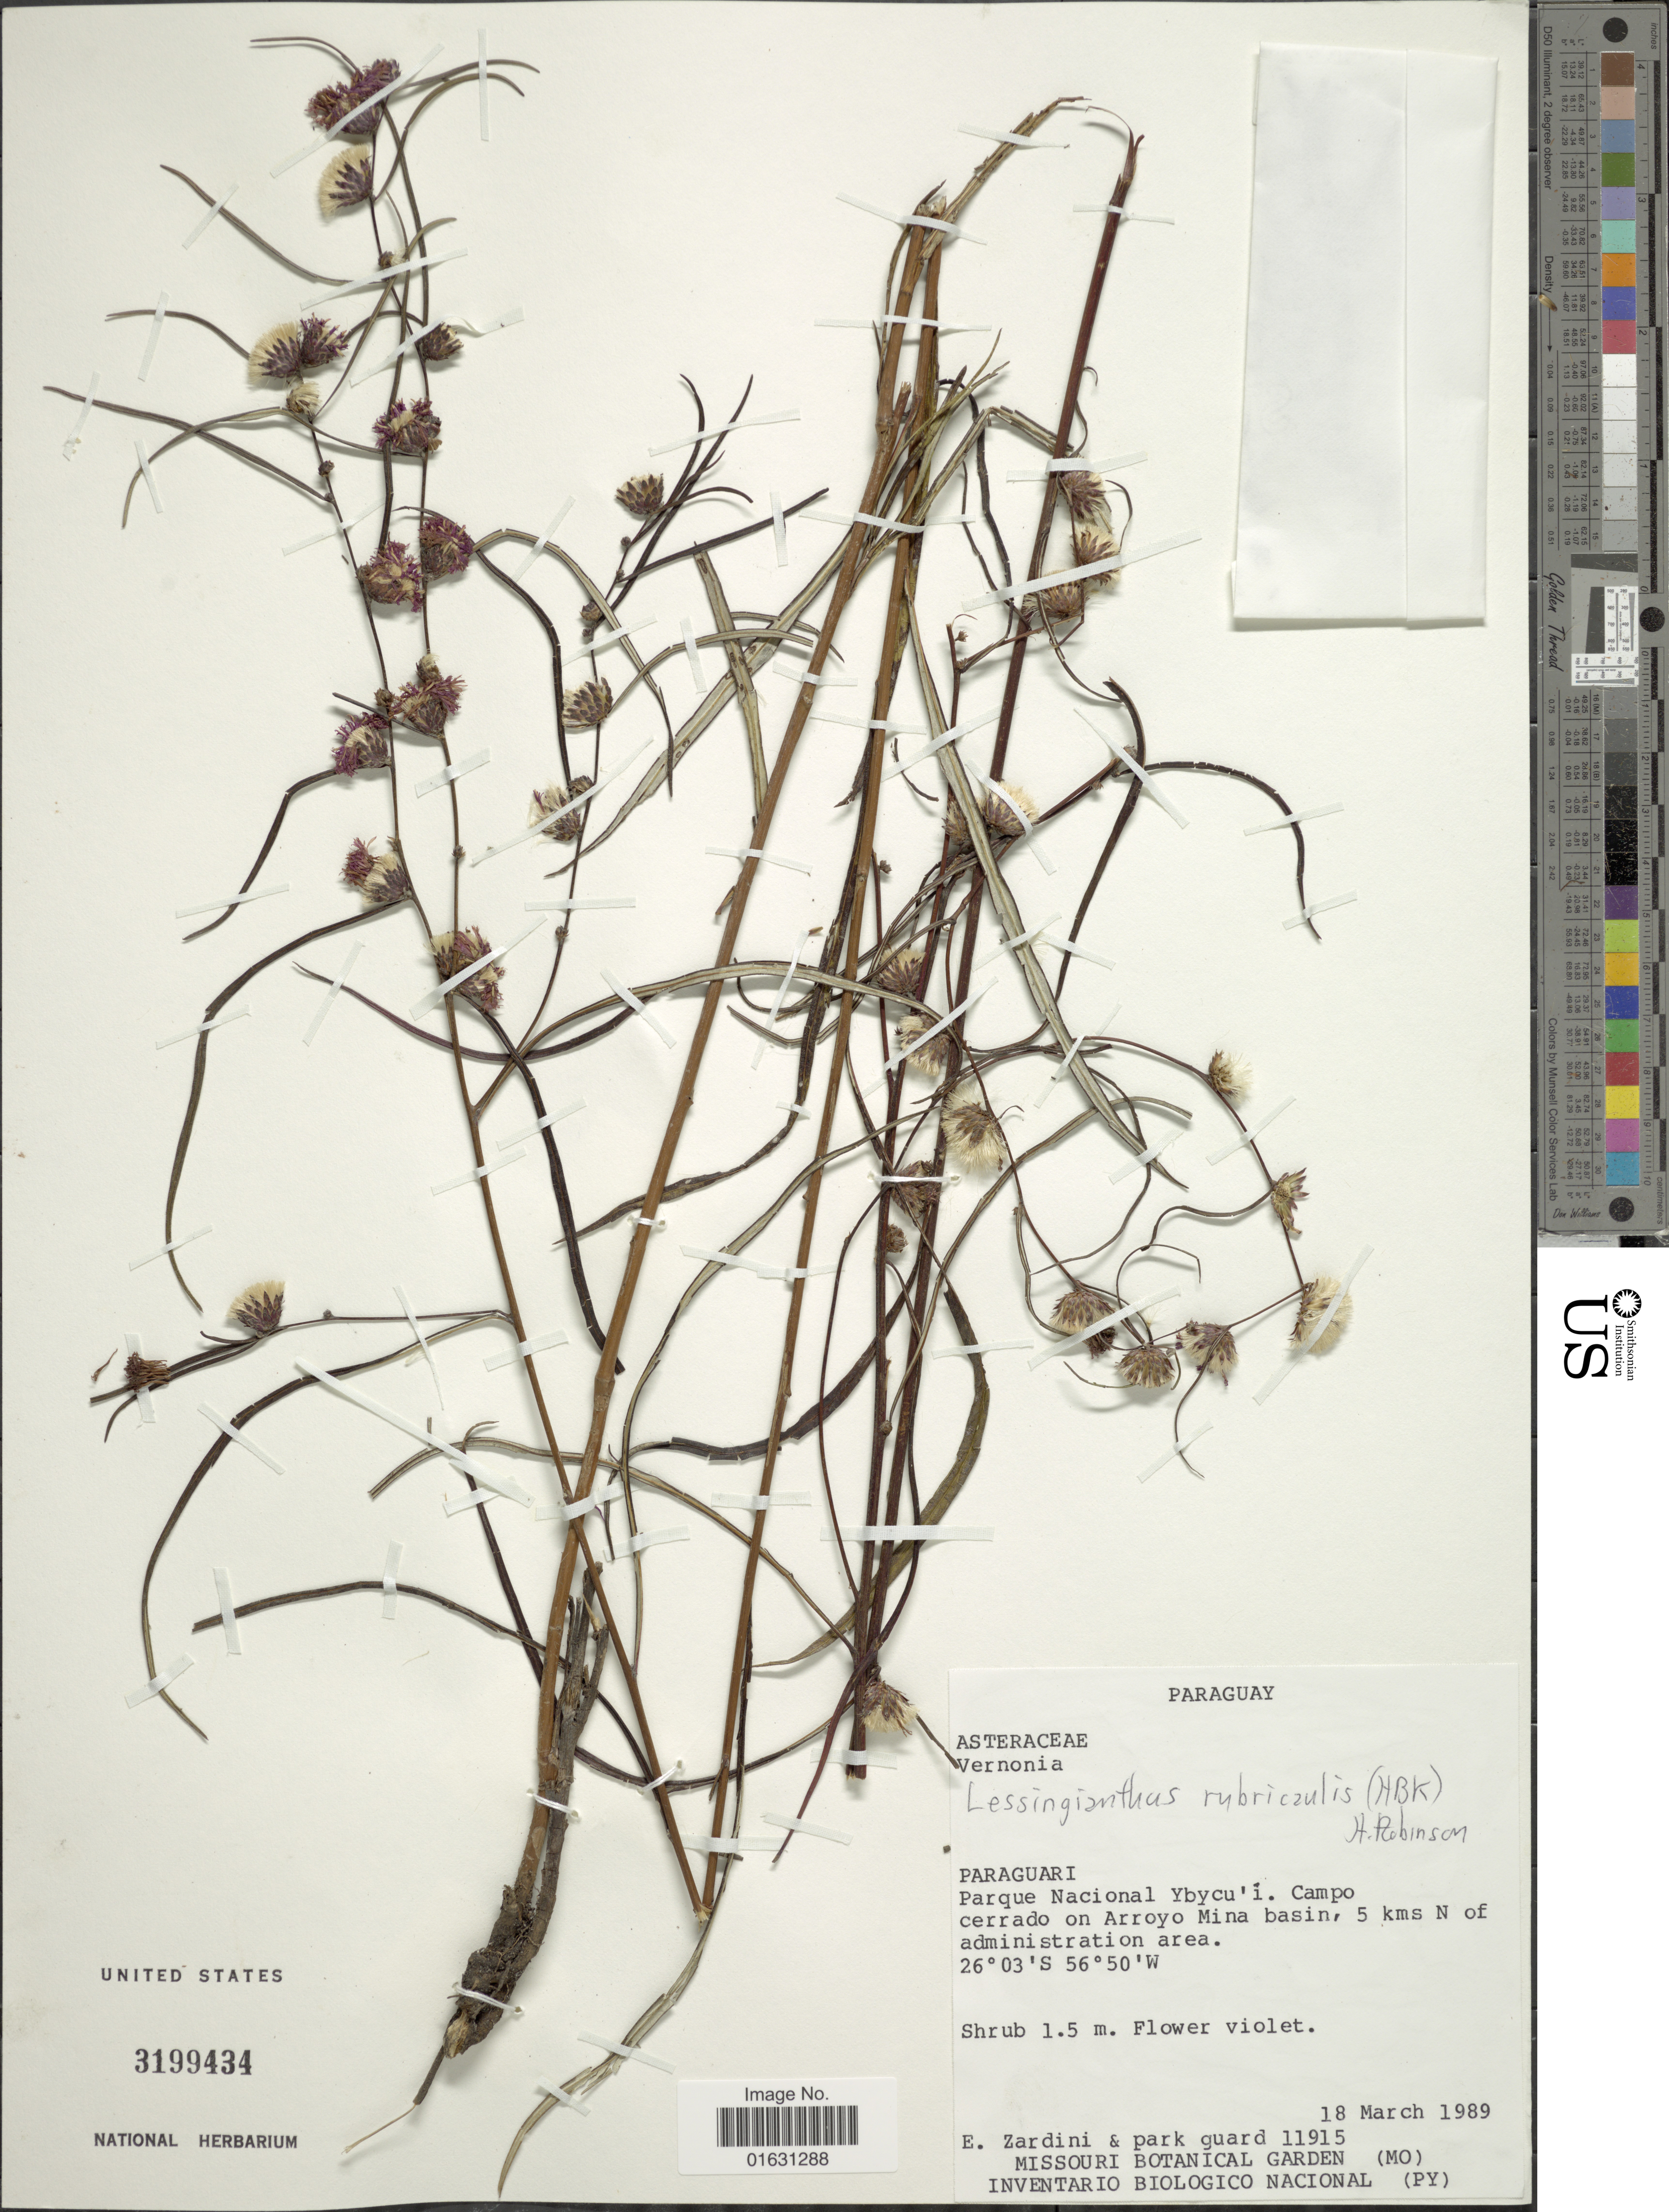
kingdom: Plantae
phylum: Tracheophyta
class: Magnoliopsida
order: Asterales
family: Asteraceae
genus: Lessingianthus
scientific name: Lessingianthus rubricaulis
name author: (Humb. & Bonpl.) H. Rob.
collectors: E. M. Zardini & et al.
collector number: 11915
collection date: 1989-03-18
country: Paraguay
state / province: Paraguari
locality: Paraguari: Parque Nacional Ybycu' i, campo cerrado on Arroyo Mina Basin, 5 kms N of administration are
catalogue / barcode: US 3199434